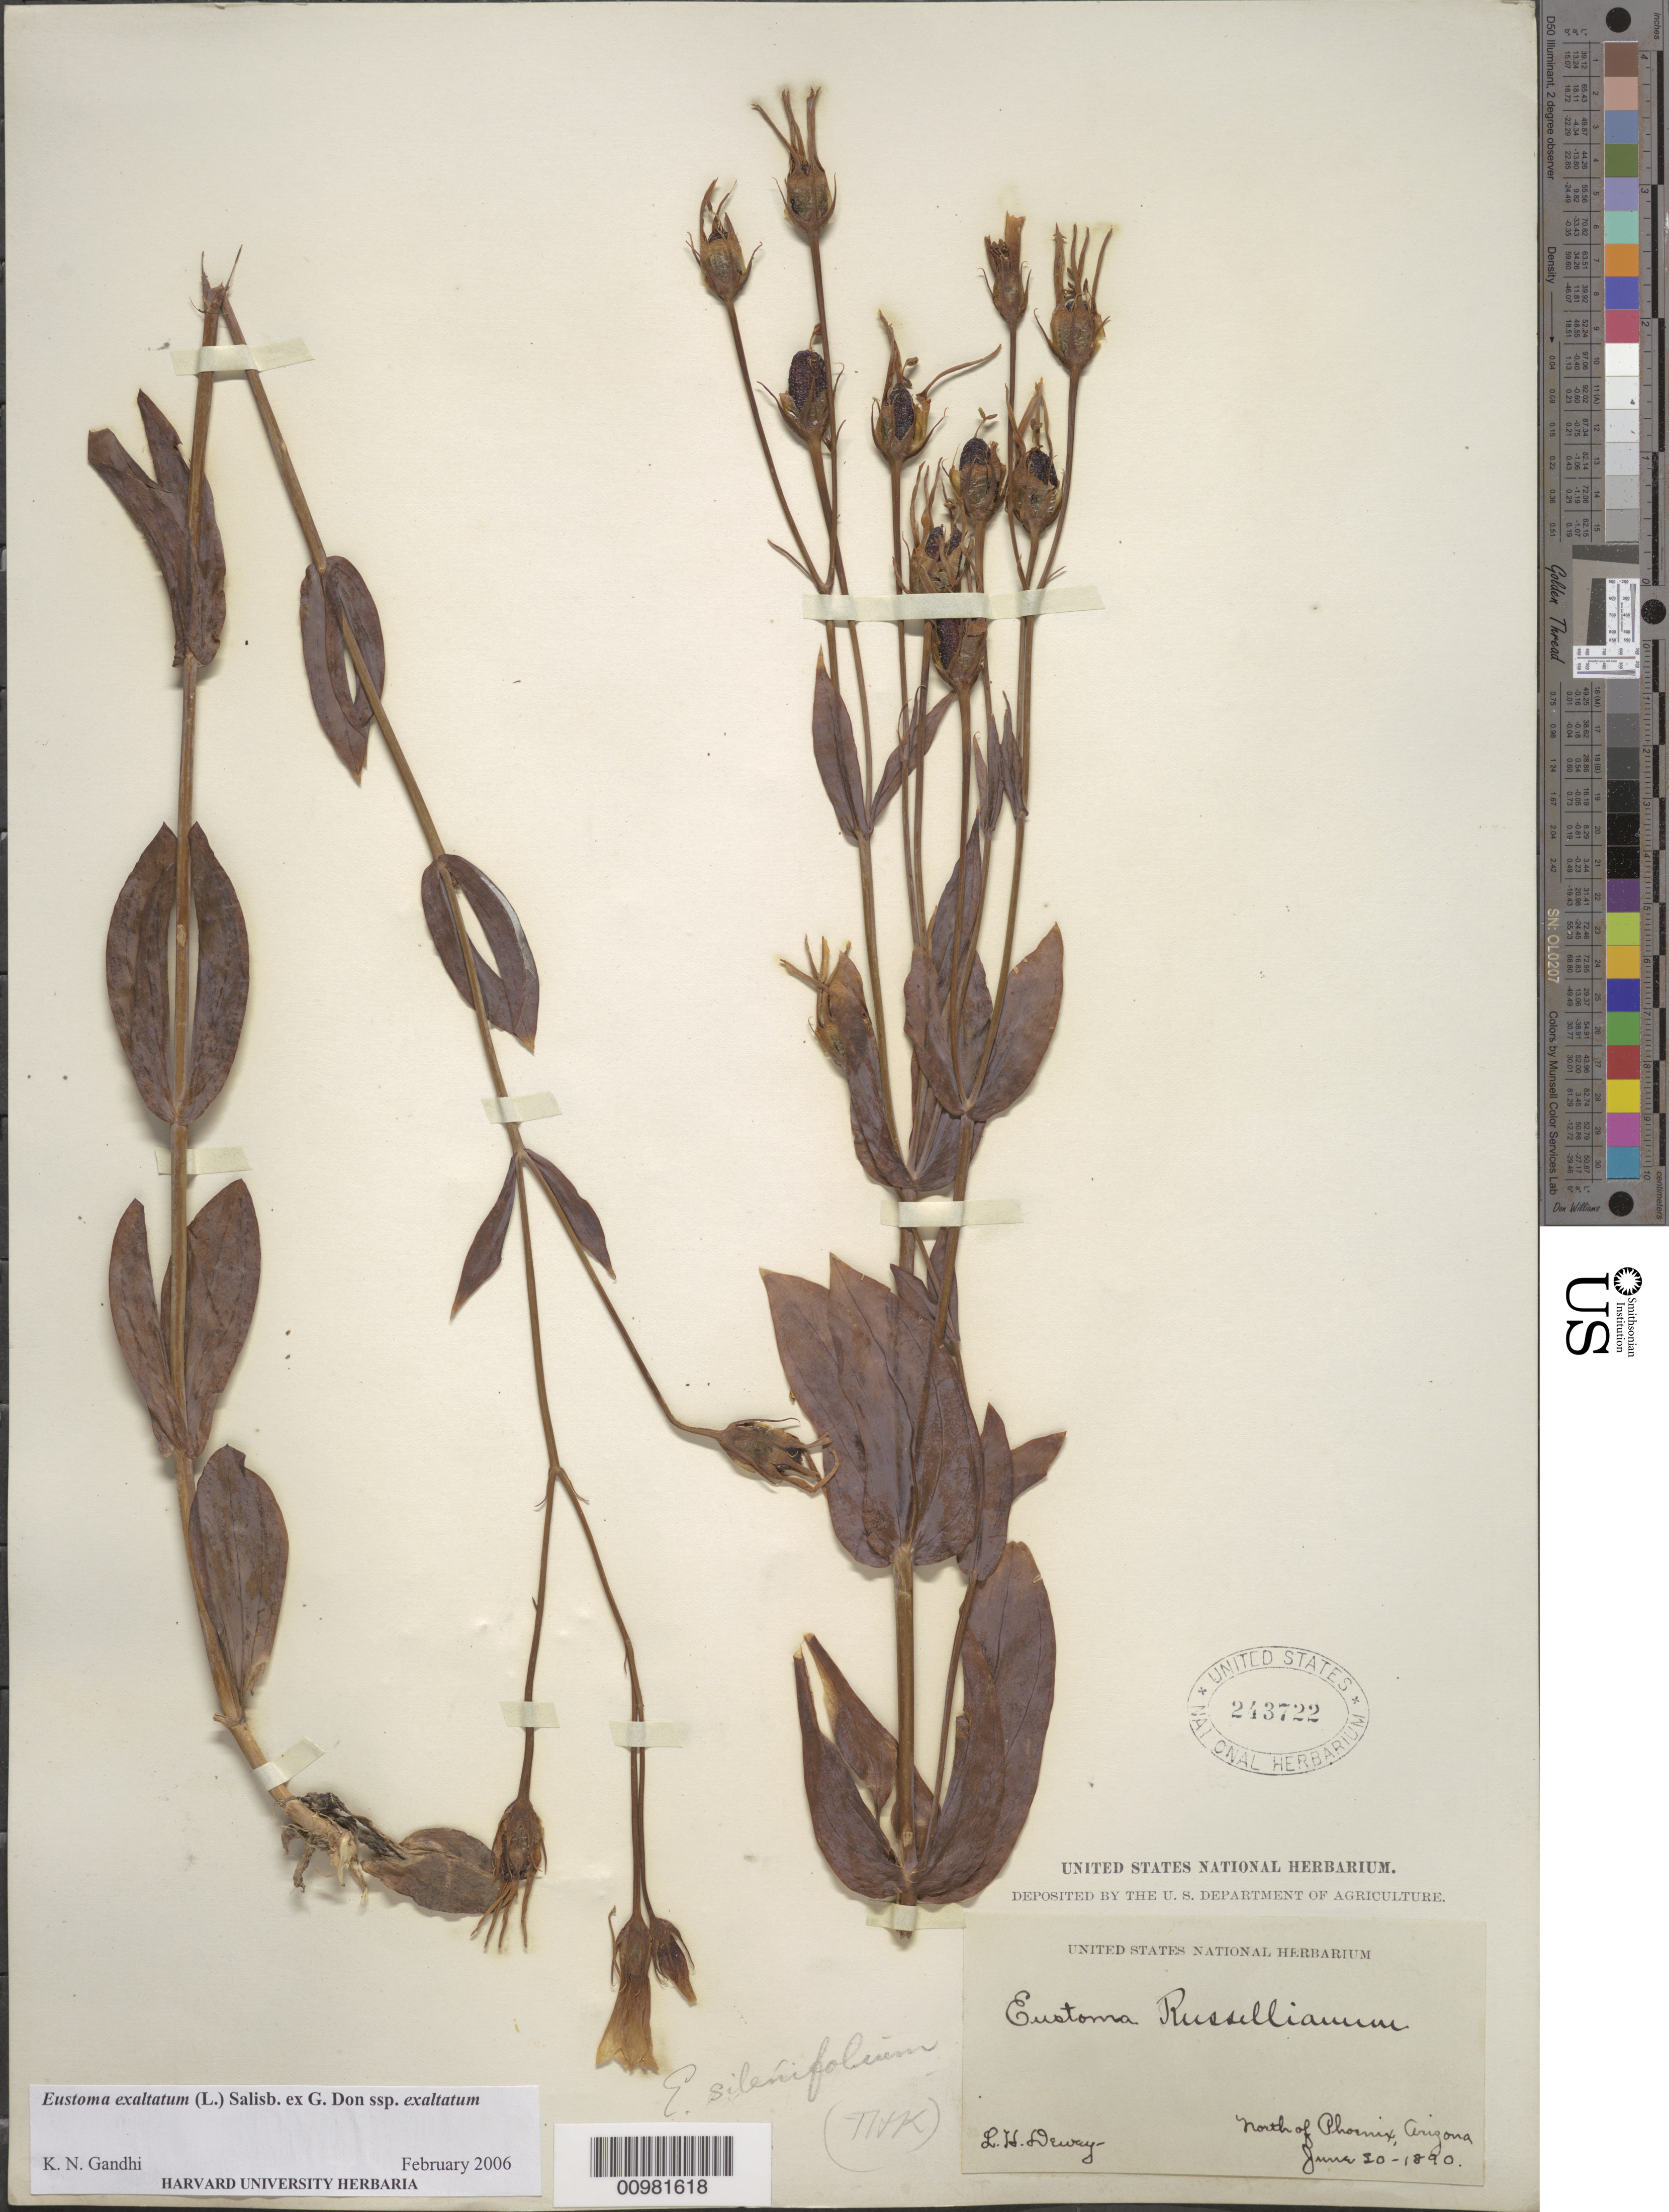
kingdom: Plantae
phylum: Tracheophyta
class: Magnoliopsida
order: Gentianales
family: Gentianaceae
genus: Eustoma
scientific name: Eustoma exaltatum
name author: (L.) Salisb. ex Don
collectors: L. H. Dewey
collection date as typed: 20 Jun 1890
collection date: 1890-06-20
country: United States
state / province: Arizona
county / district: Maricopa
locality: North of Phoenix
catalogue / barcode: US 243722